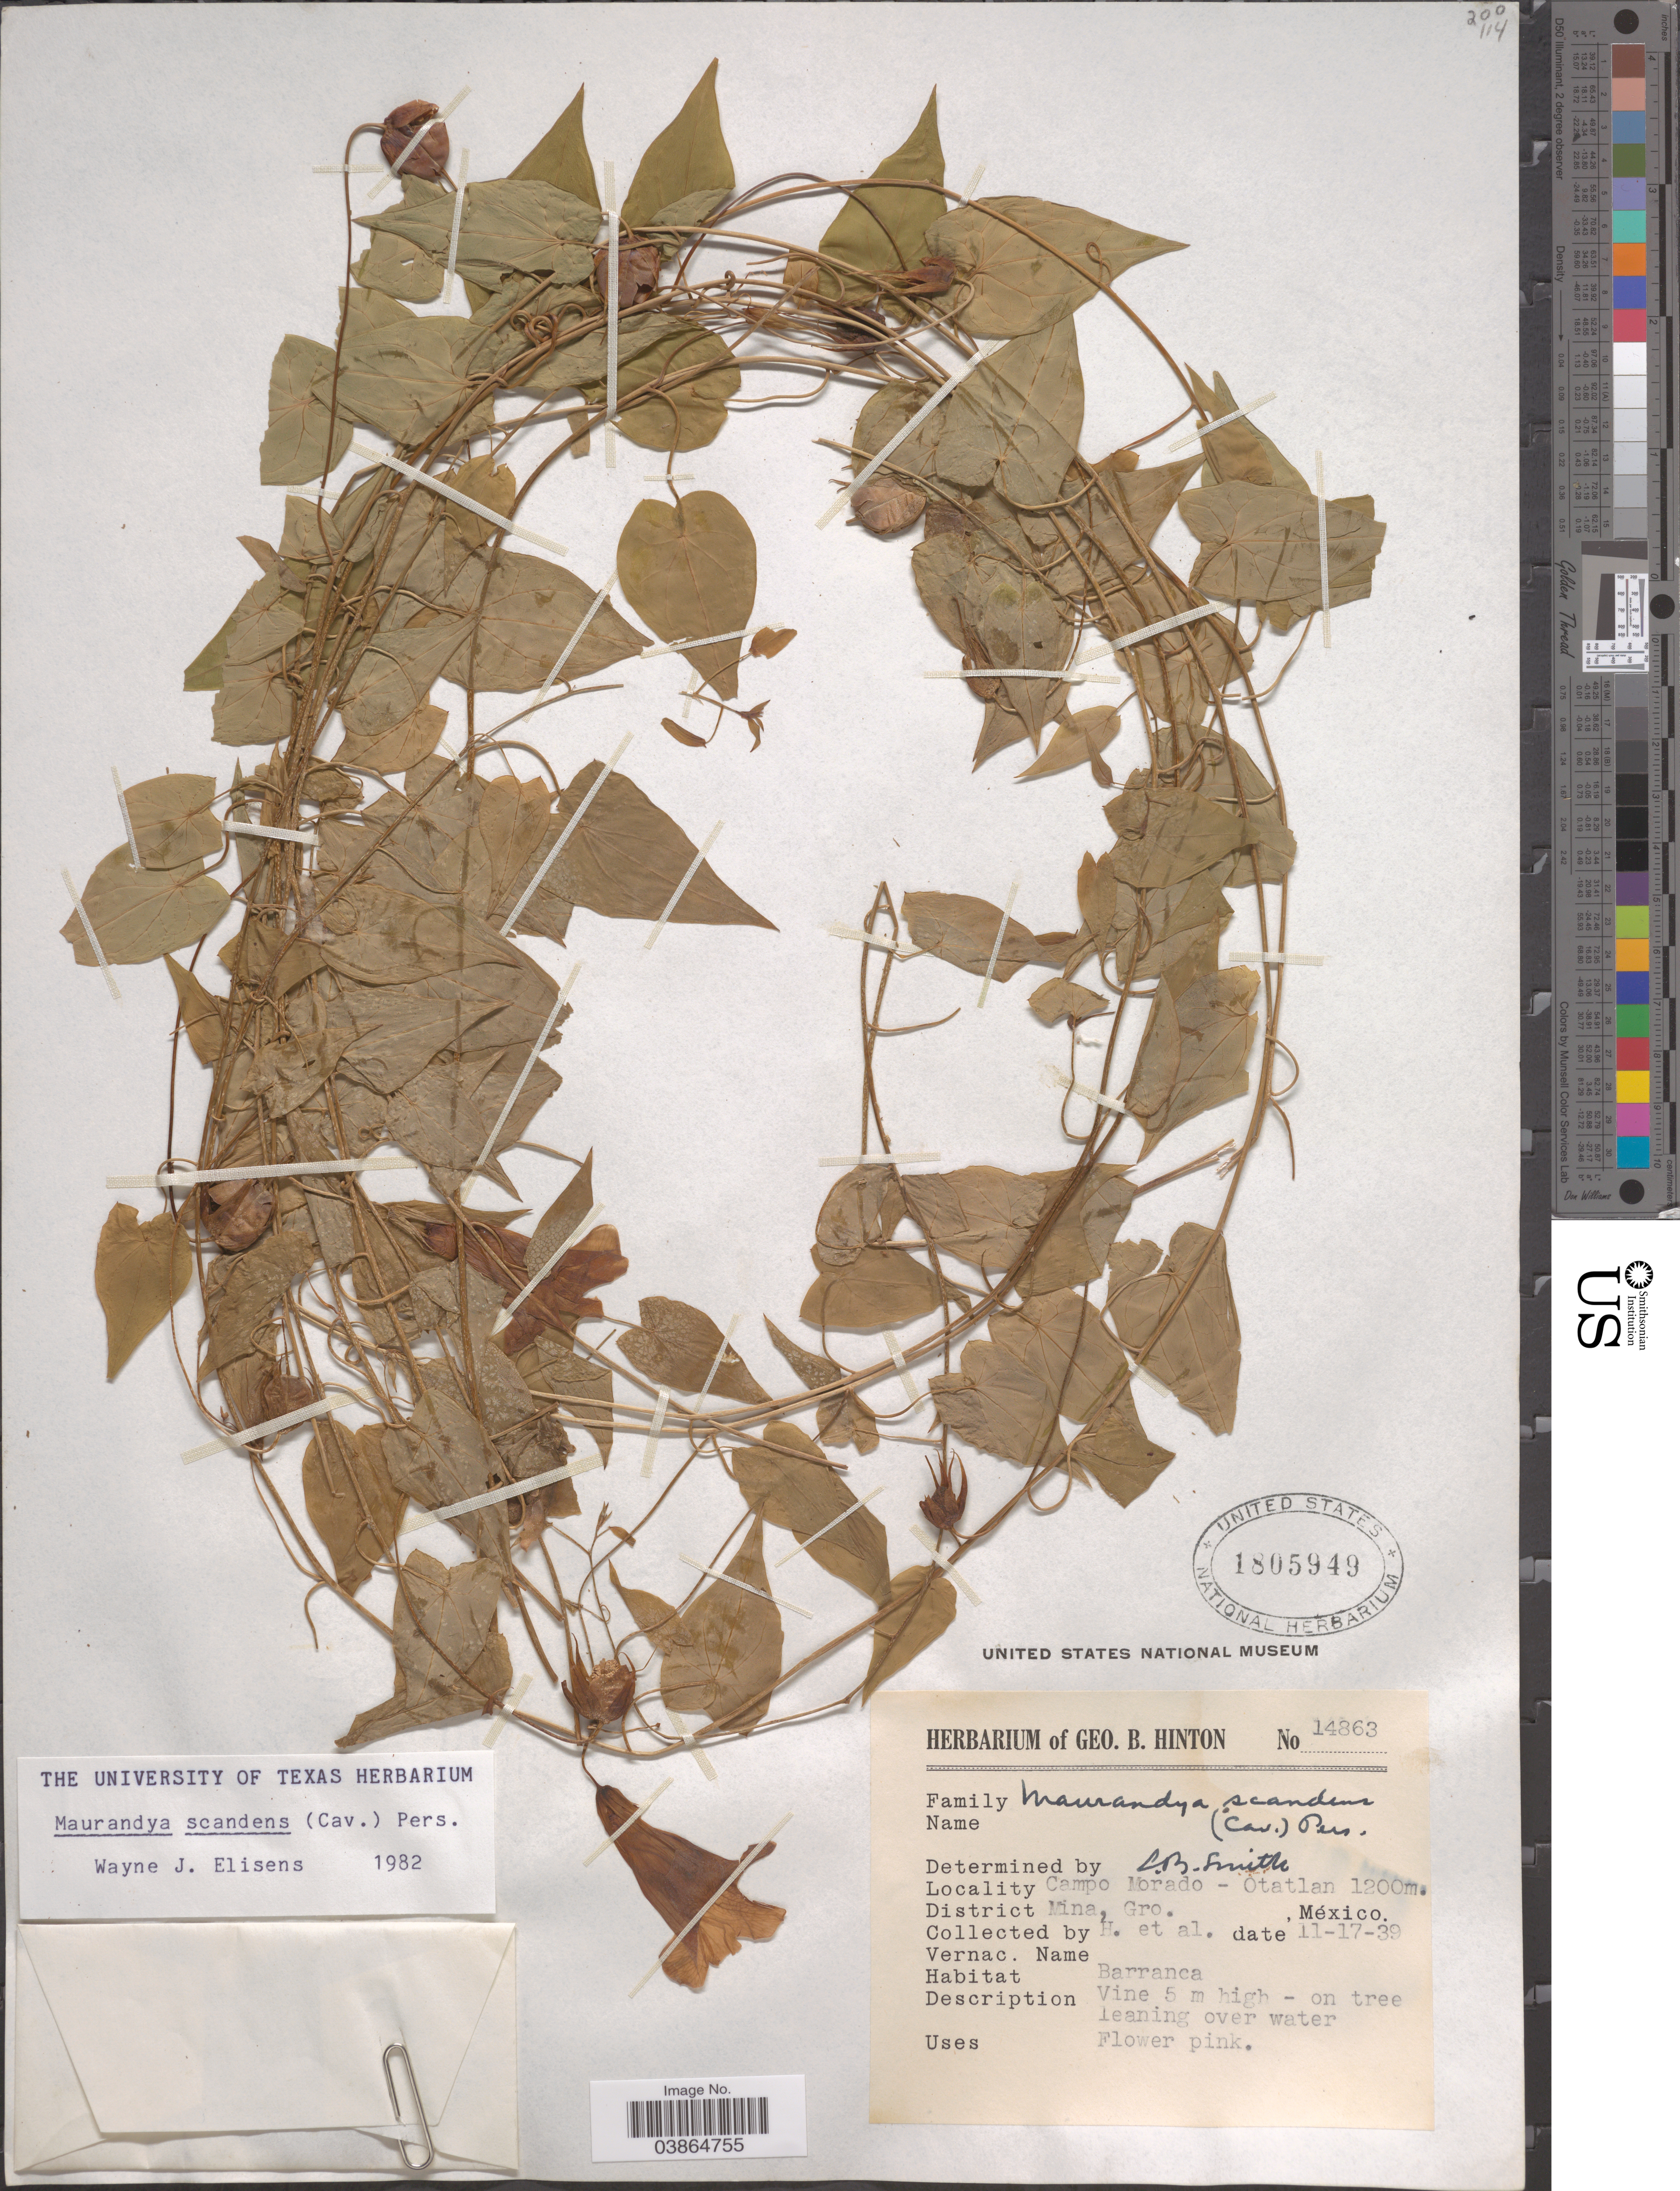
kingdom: Plantae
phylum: Tracheophyta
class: Magnoliopsida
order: Lamiales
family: Plantaginaceae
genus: Maurandya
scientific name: Maurandya scandens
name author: (Cav.) Pers.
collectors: G. B. Hinton & et al.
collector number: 14863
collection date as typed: Transcribed d/m/y: 17/11/39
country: Mexico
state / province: Guerrero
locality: Campo Morado - Otatlan. District Mina, Gro.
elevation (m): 1200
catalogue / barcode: US 1805949